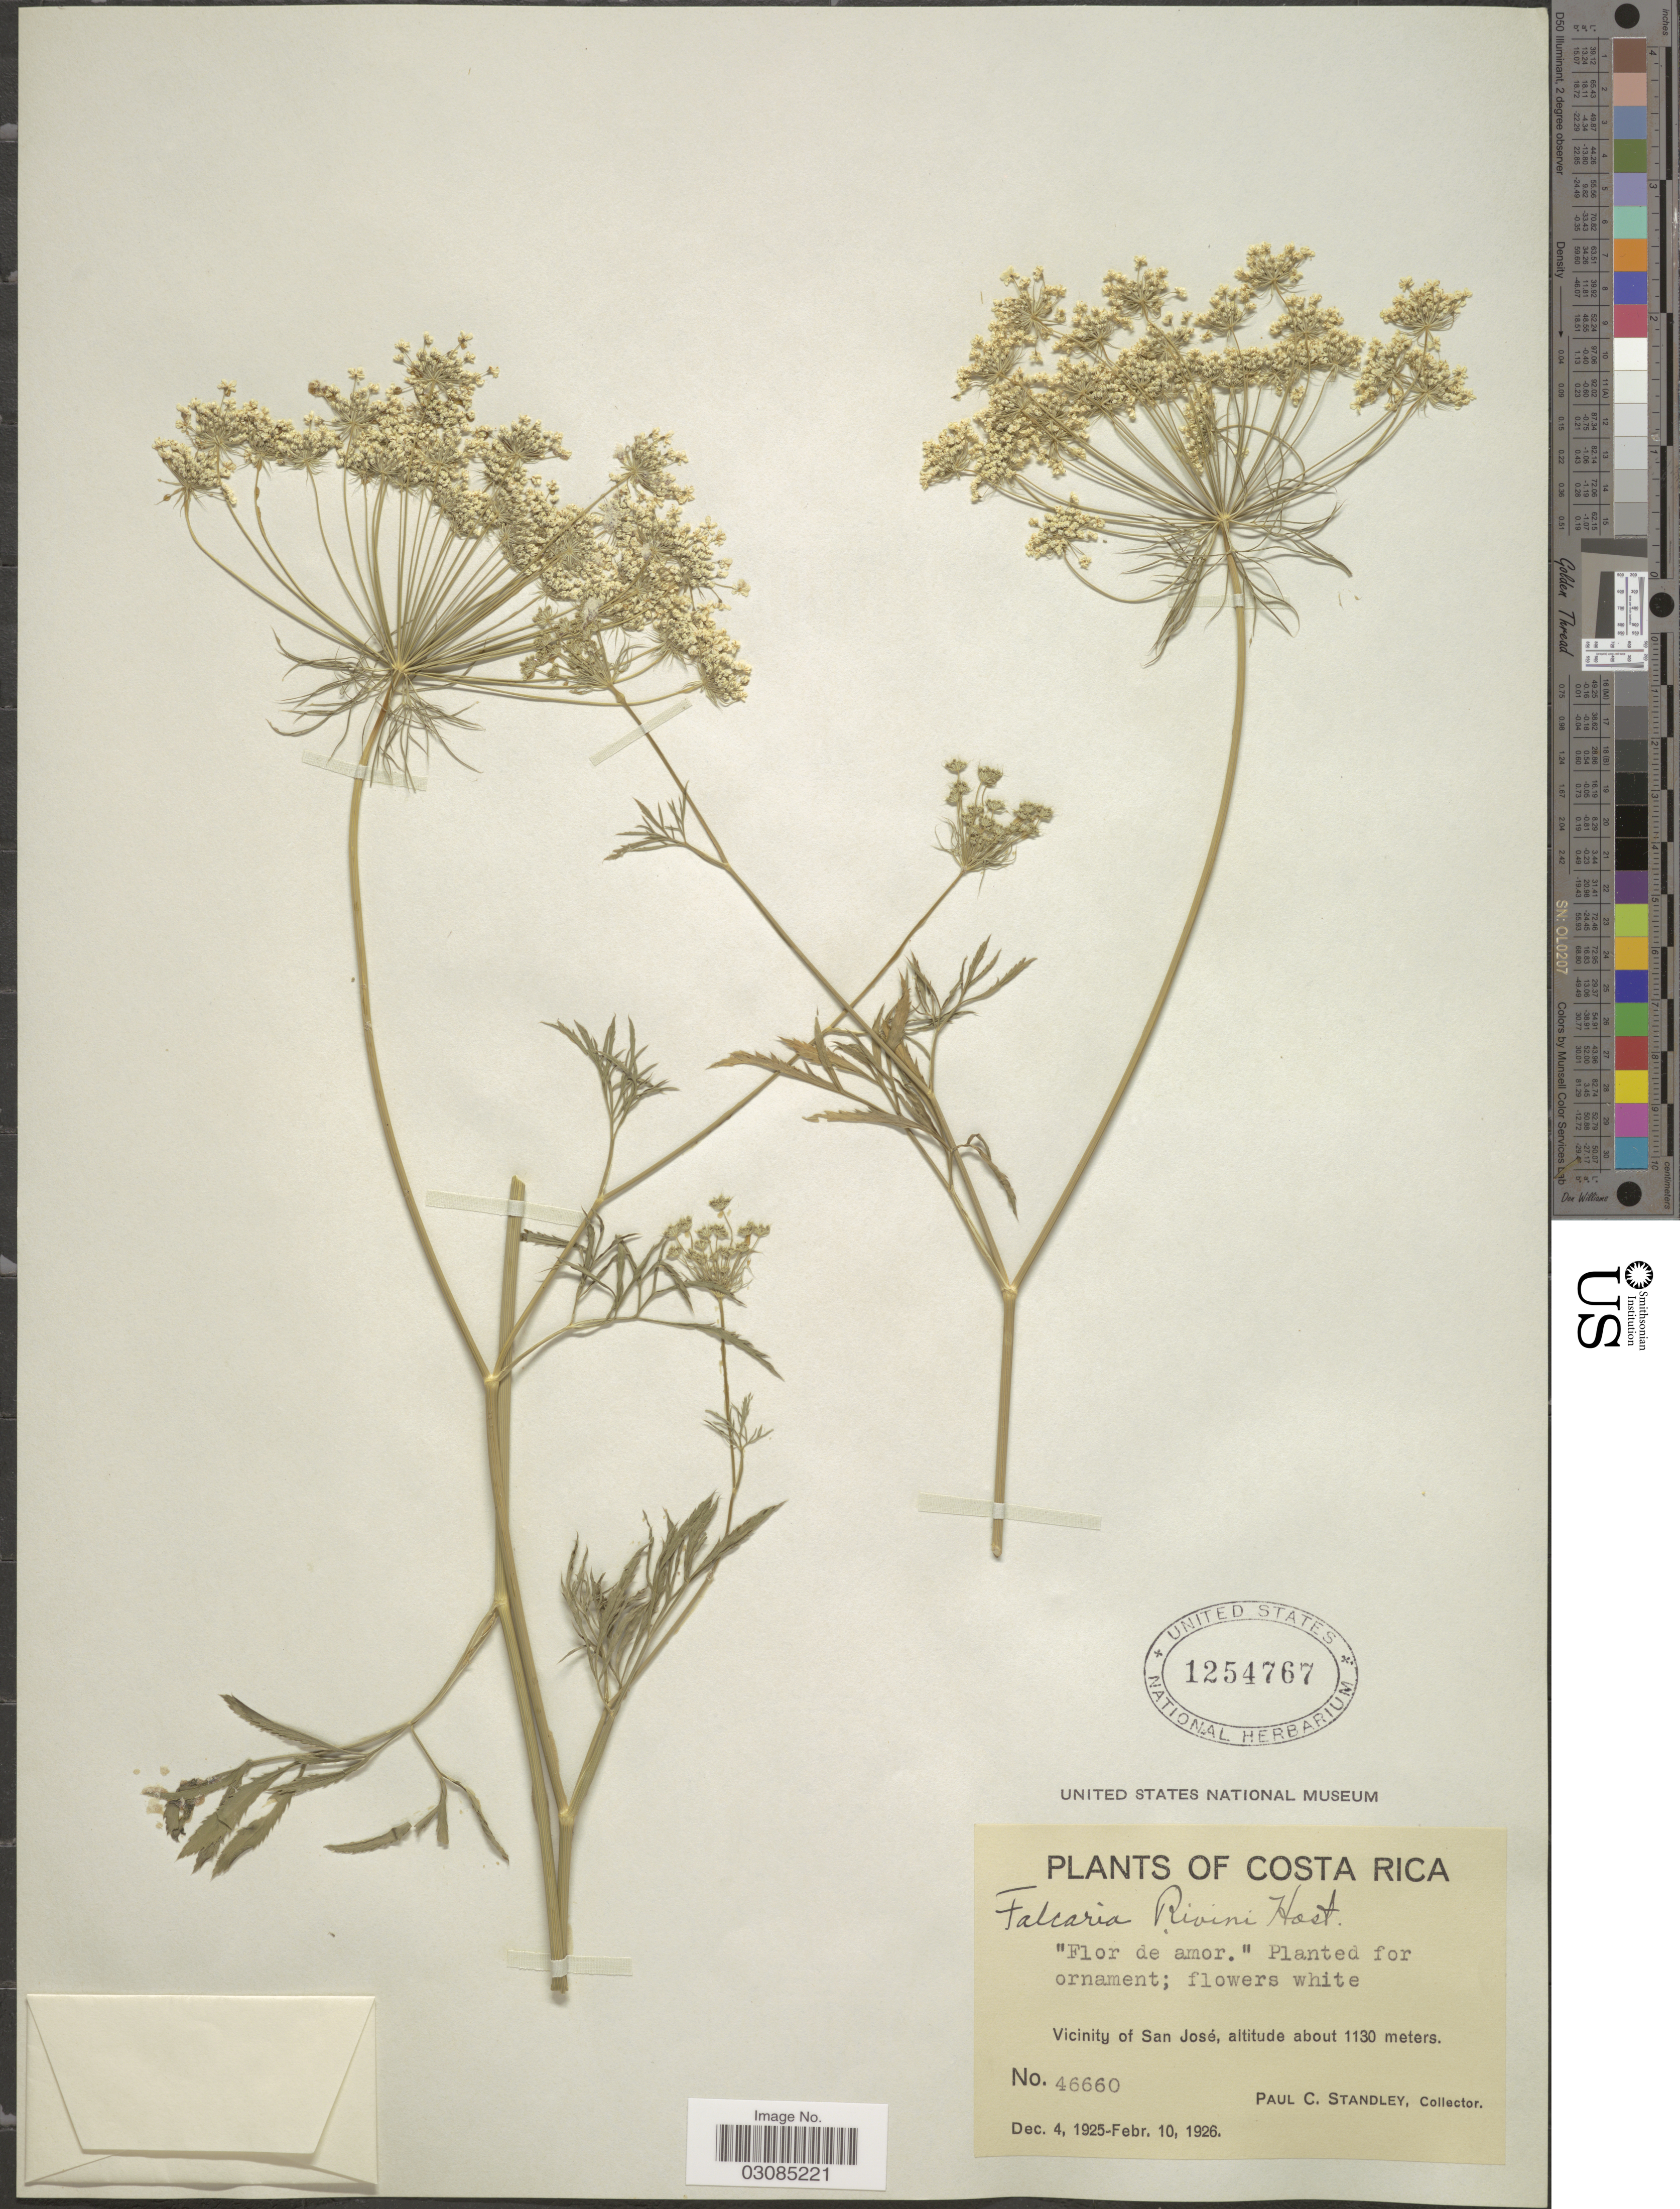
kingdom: Plantae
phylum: Tracheophyta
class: Magnoliopsida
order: Apiales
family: Apiaceae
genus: Falcaria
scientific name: Falcaria vulgaris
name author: Bernh.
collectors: P. C. Standley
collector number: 46660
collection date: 1925-12-04/1926-02-10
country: Costa Rica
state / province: San José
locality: Vicinity of San José.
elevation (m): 1130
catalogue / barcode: US 1254767